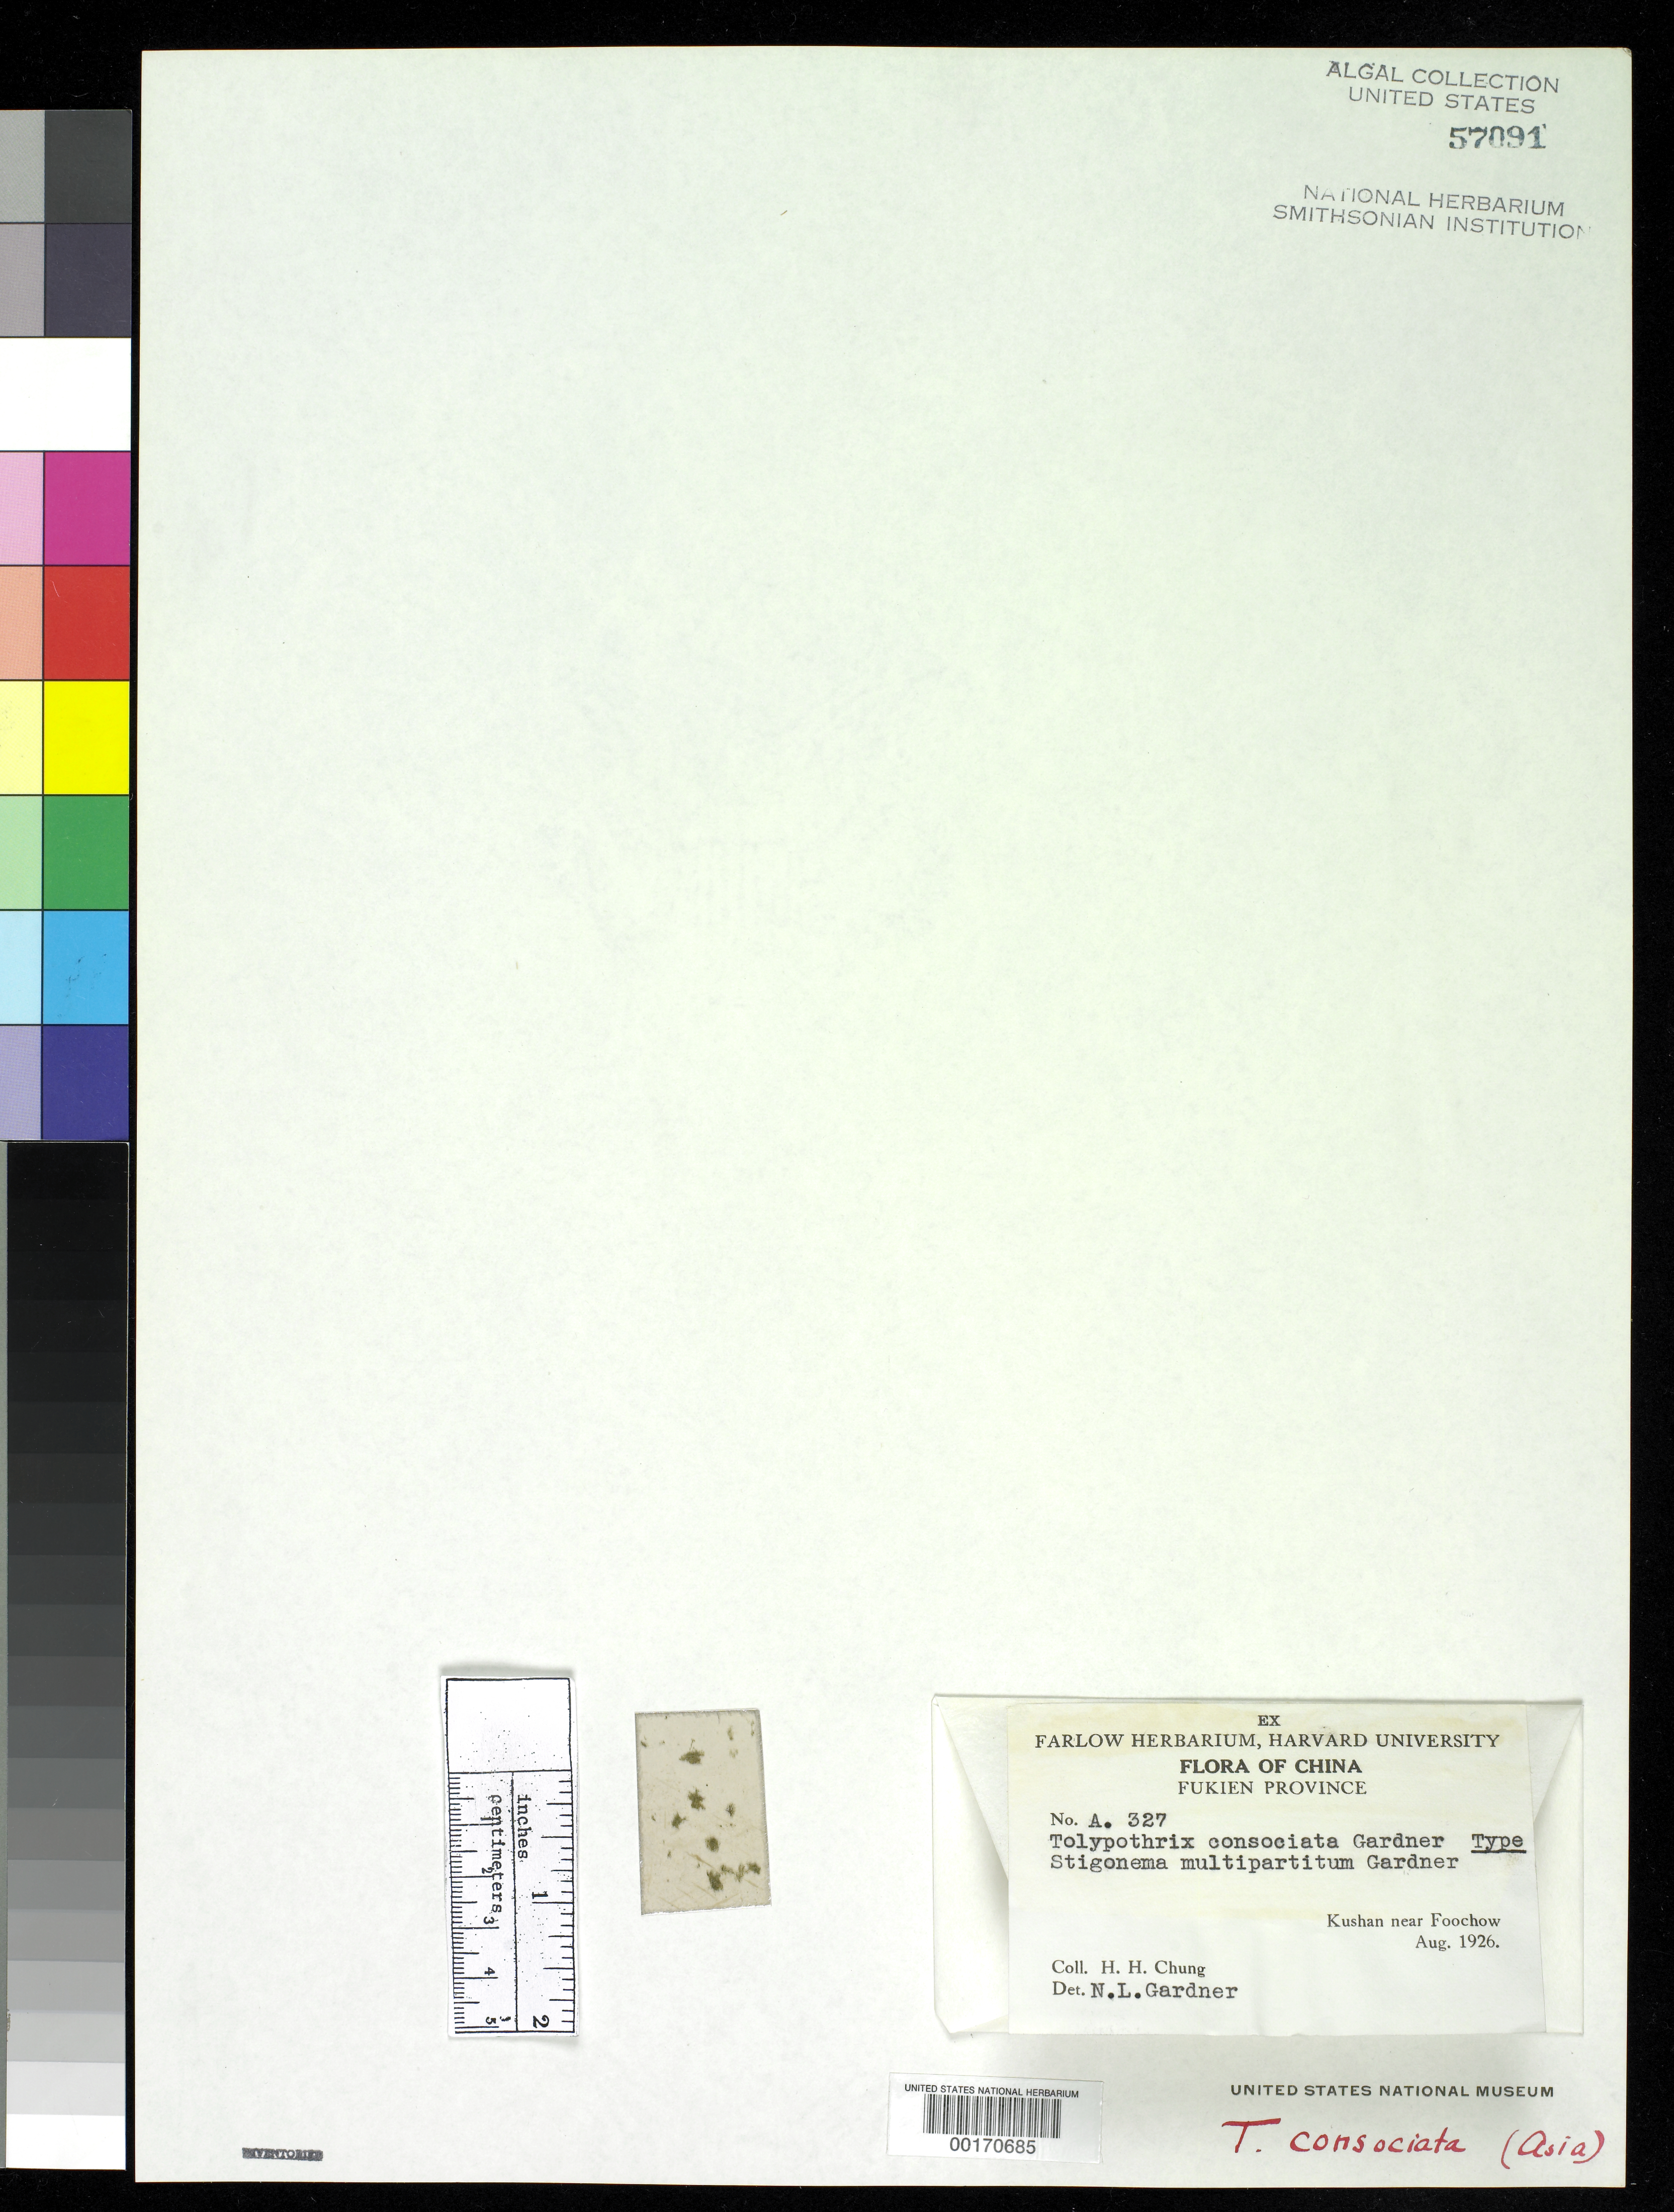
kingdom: Bacteria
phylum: Cyanobacteria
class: Cyanobacteriia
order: Cyanobacteriales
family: Tolypothrichaceae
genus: Tolypothrix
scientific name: Tolypothrix consociata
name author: N.L. Gardner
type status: Isotype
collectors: H. Chung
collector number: A.327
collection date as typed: Aug 1926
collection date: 1926-08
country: China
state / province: Fujian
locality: Kushan, near Foochow.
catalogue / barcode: US 57091